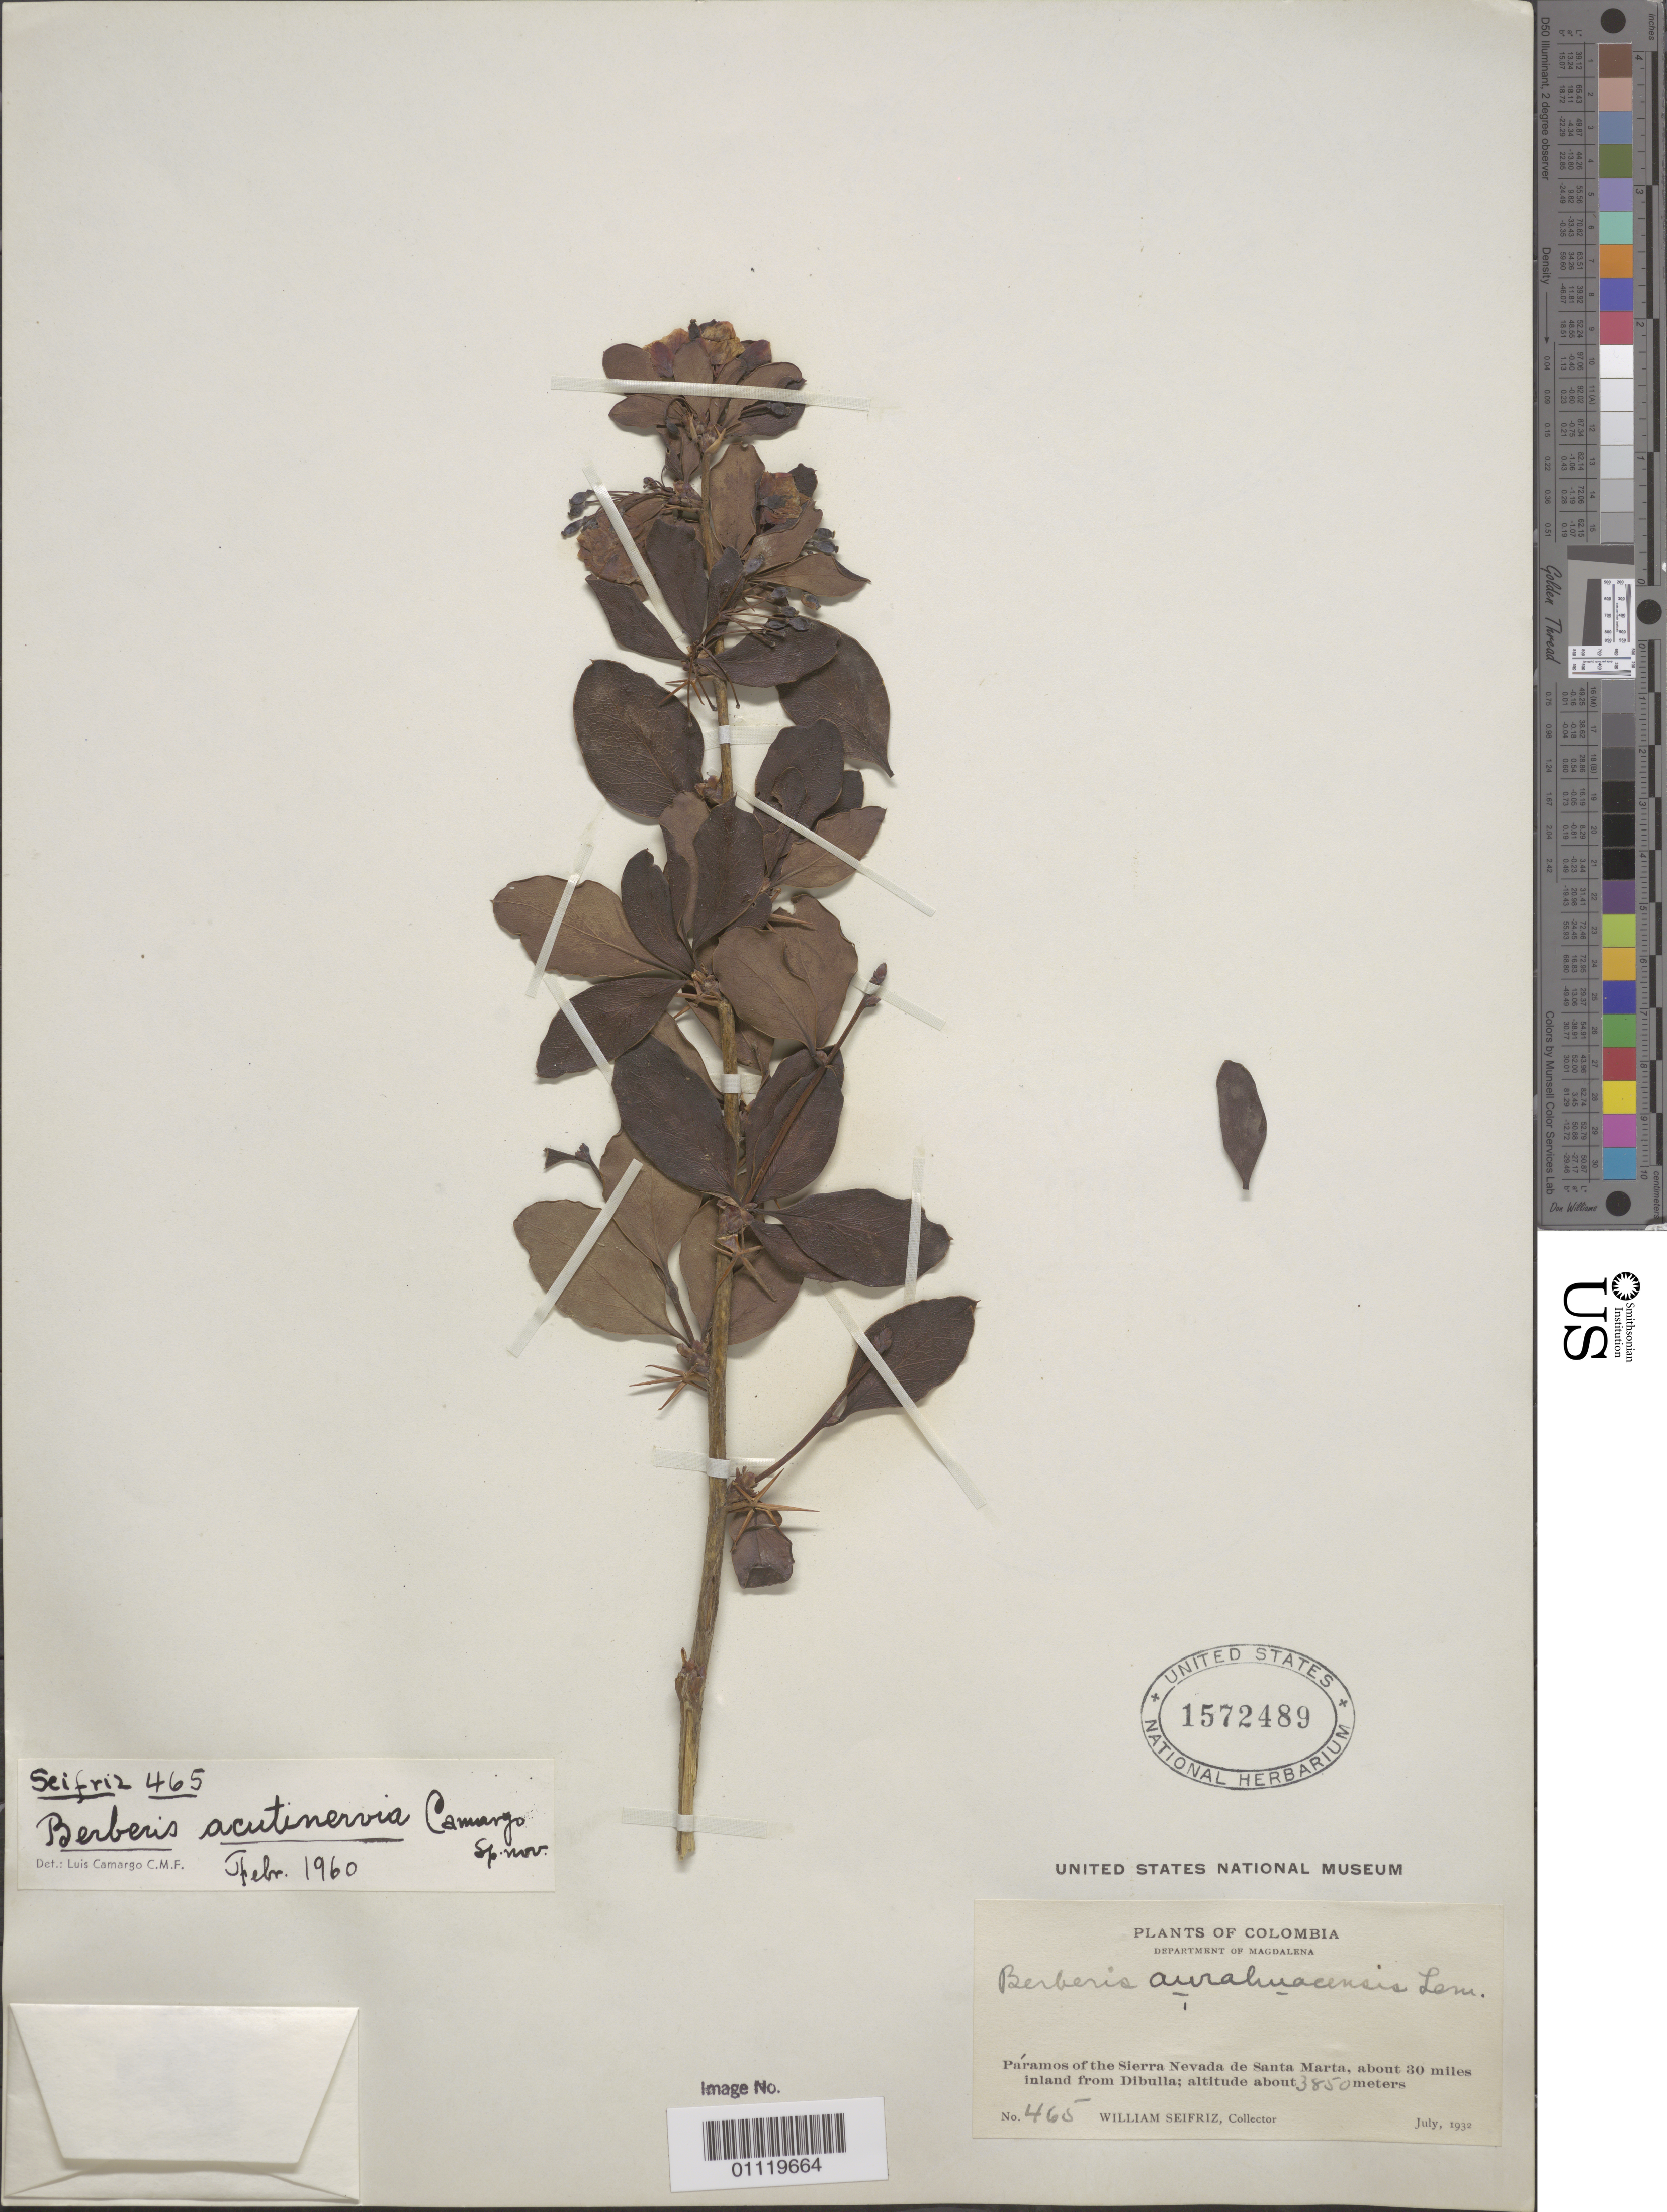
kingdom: Plantae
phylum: Tracheophyta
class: Magnoliopsida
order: Ranunculales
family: Berberidaceae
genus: Berberis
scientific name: Berberis acutinervia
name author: L.A. Camargo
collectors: W. Seifriz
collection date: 1932-07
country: Colombia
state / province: Magdalena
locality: Thirty miles inland from Dibulla, Paramos of the Sierra Nevada de Santa Marta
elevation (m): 3850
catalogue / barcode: US 1572489